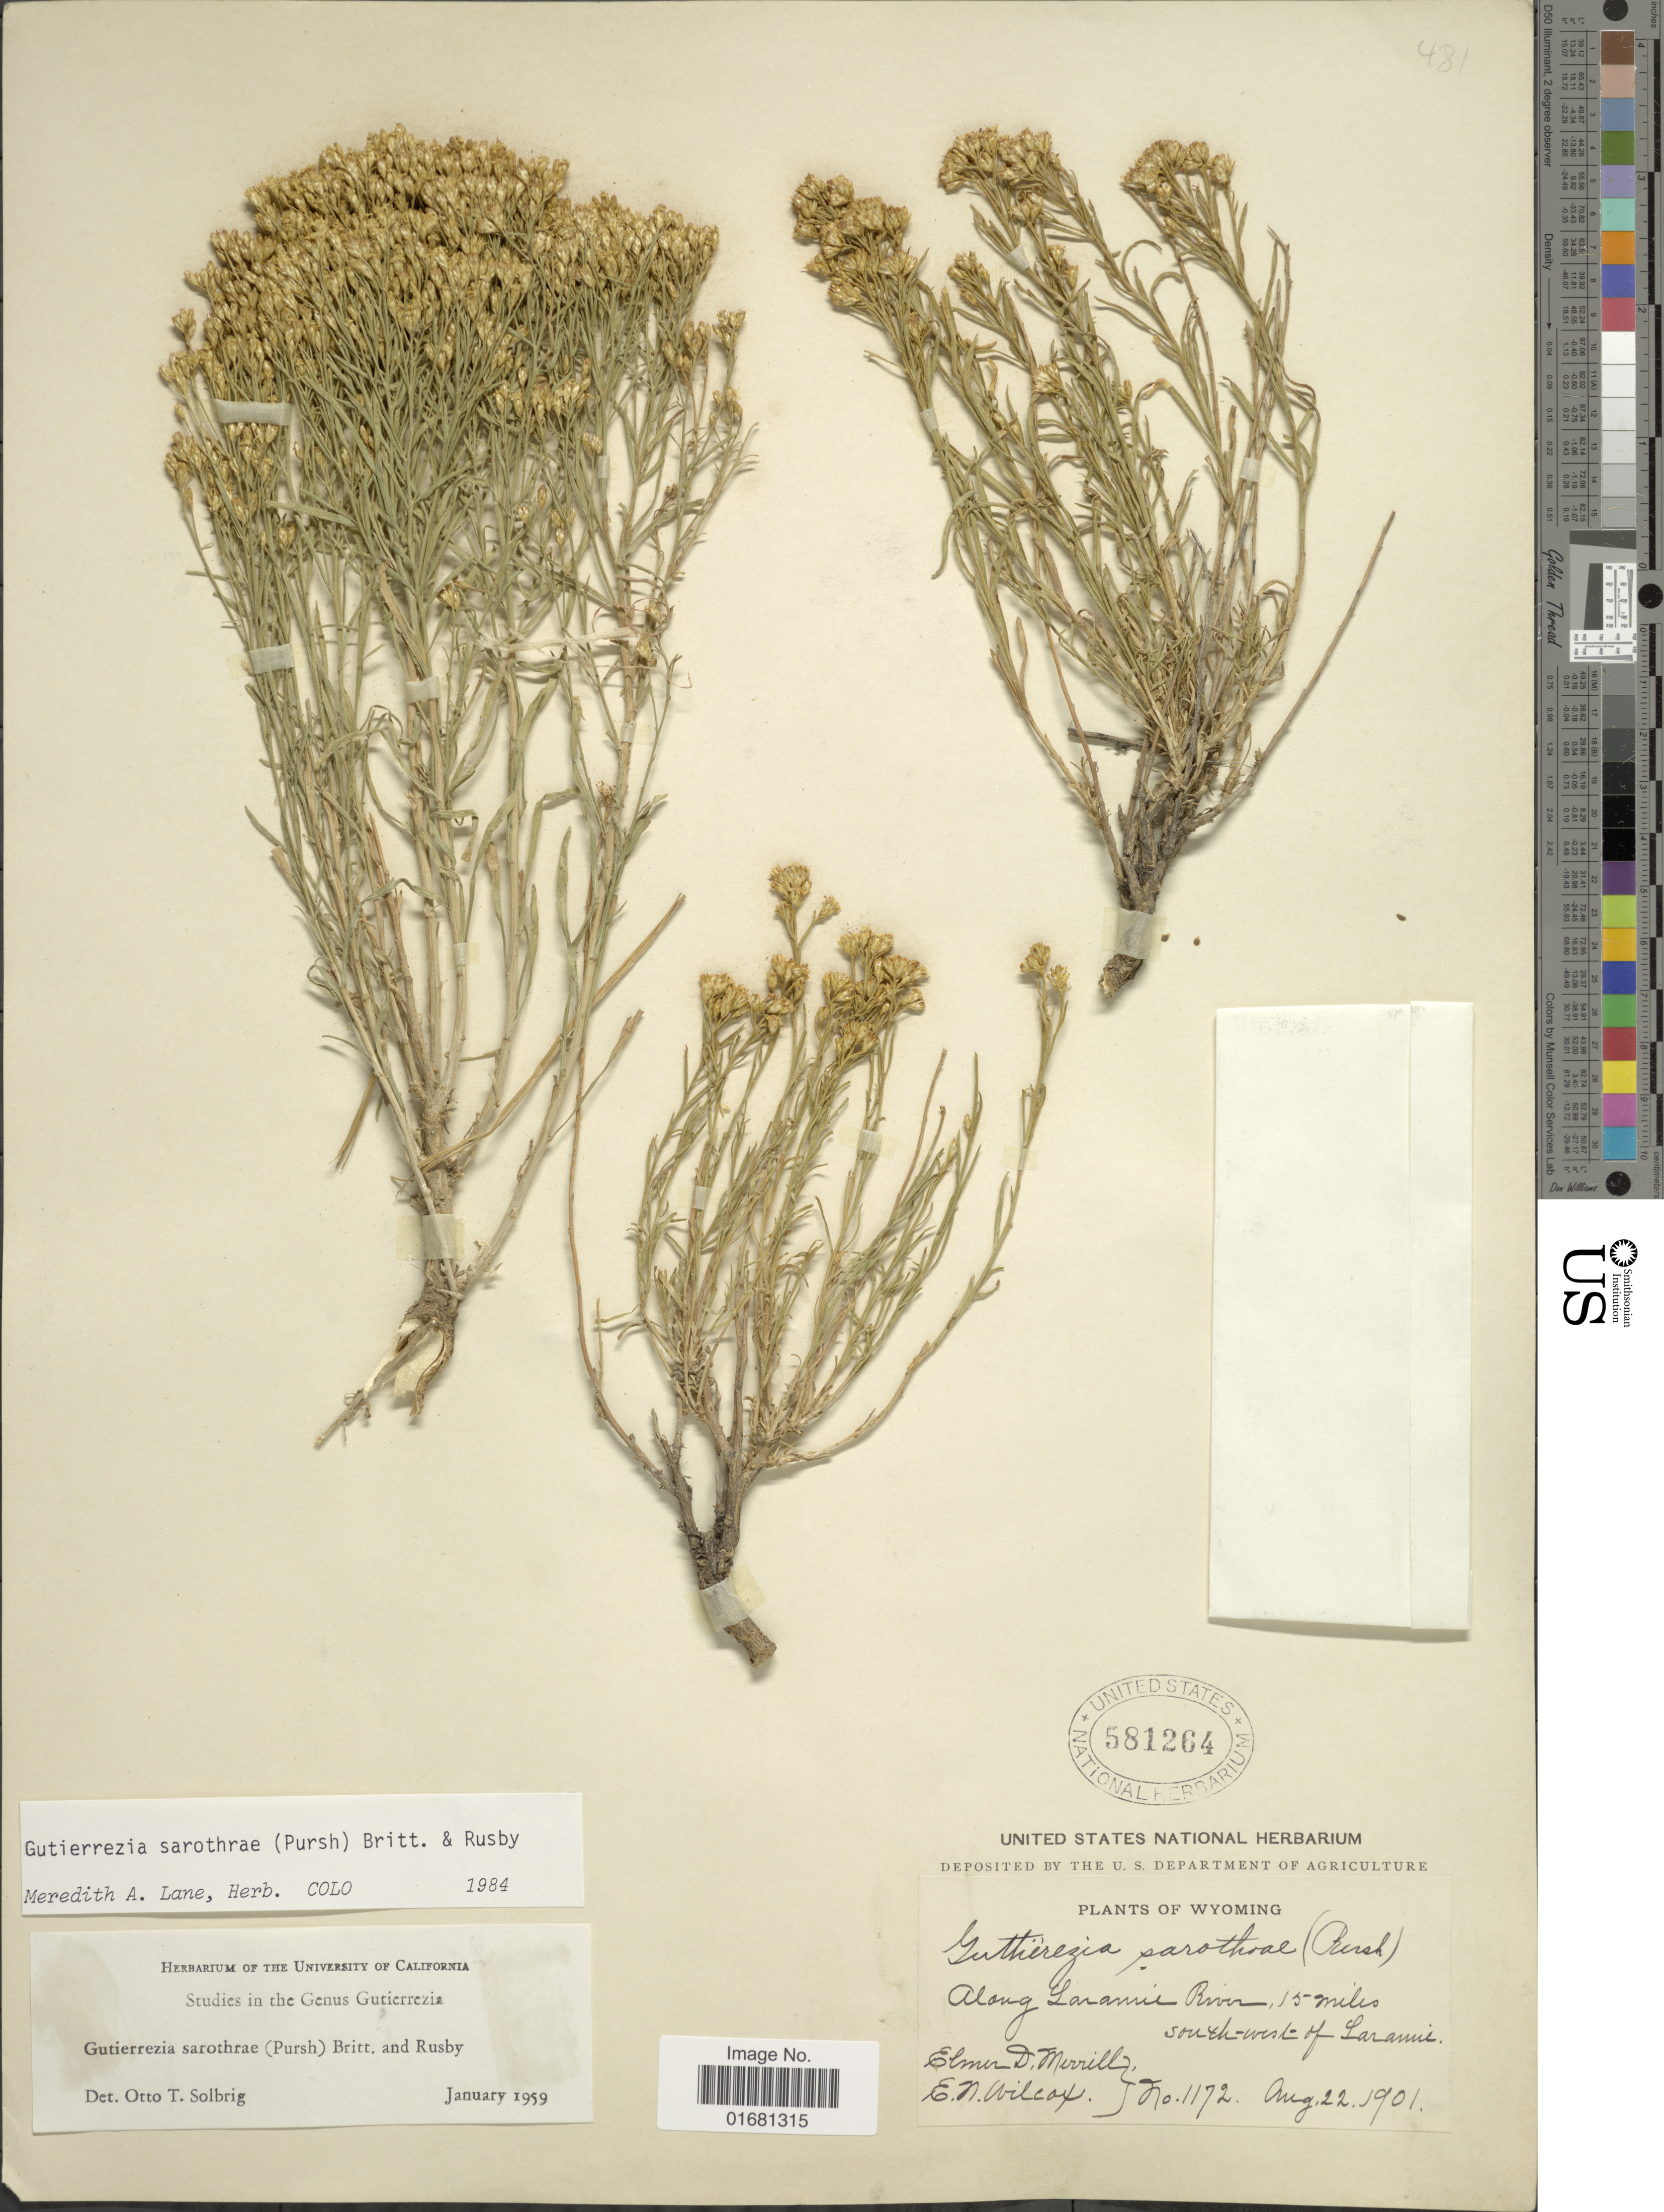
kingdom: Plantae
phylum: Tracheophyta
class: Magnoliopsida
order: Asterales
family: Asteraceae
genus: Gutierrezia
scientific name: Gutierrezia sarothrae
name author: (Pursh) Britton & Rusby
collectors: E. D. Merrill & E. Wilcox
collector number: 1172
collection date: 1901-08-22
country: United States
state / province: Wyoming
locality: Along Laramie River. 15 miles south west of Laramie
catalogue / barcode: US 581264